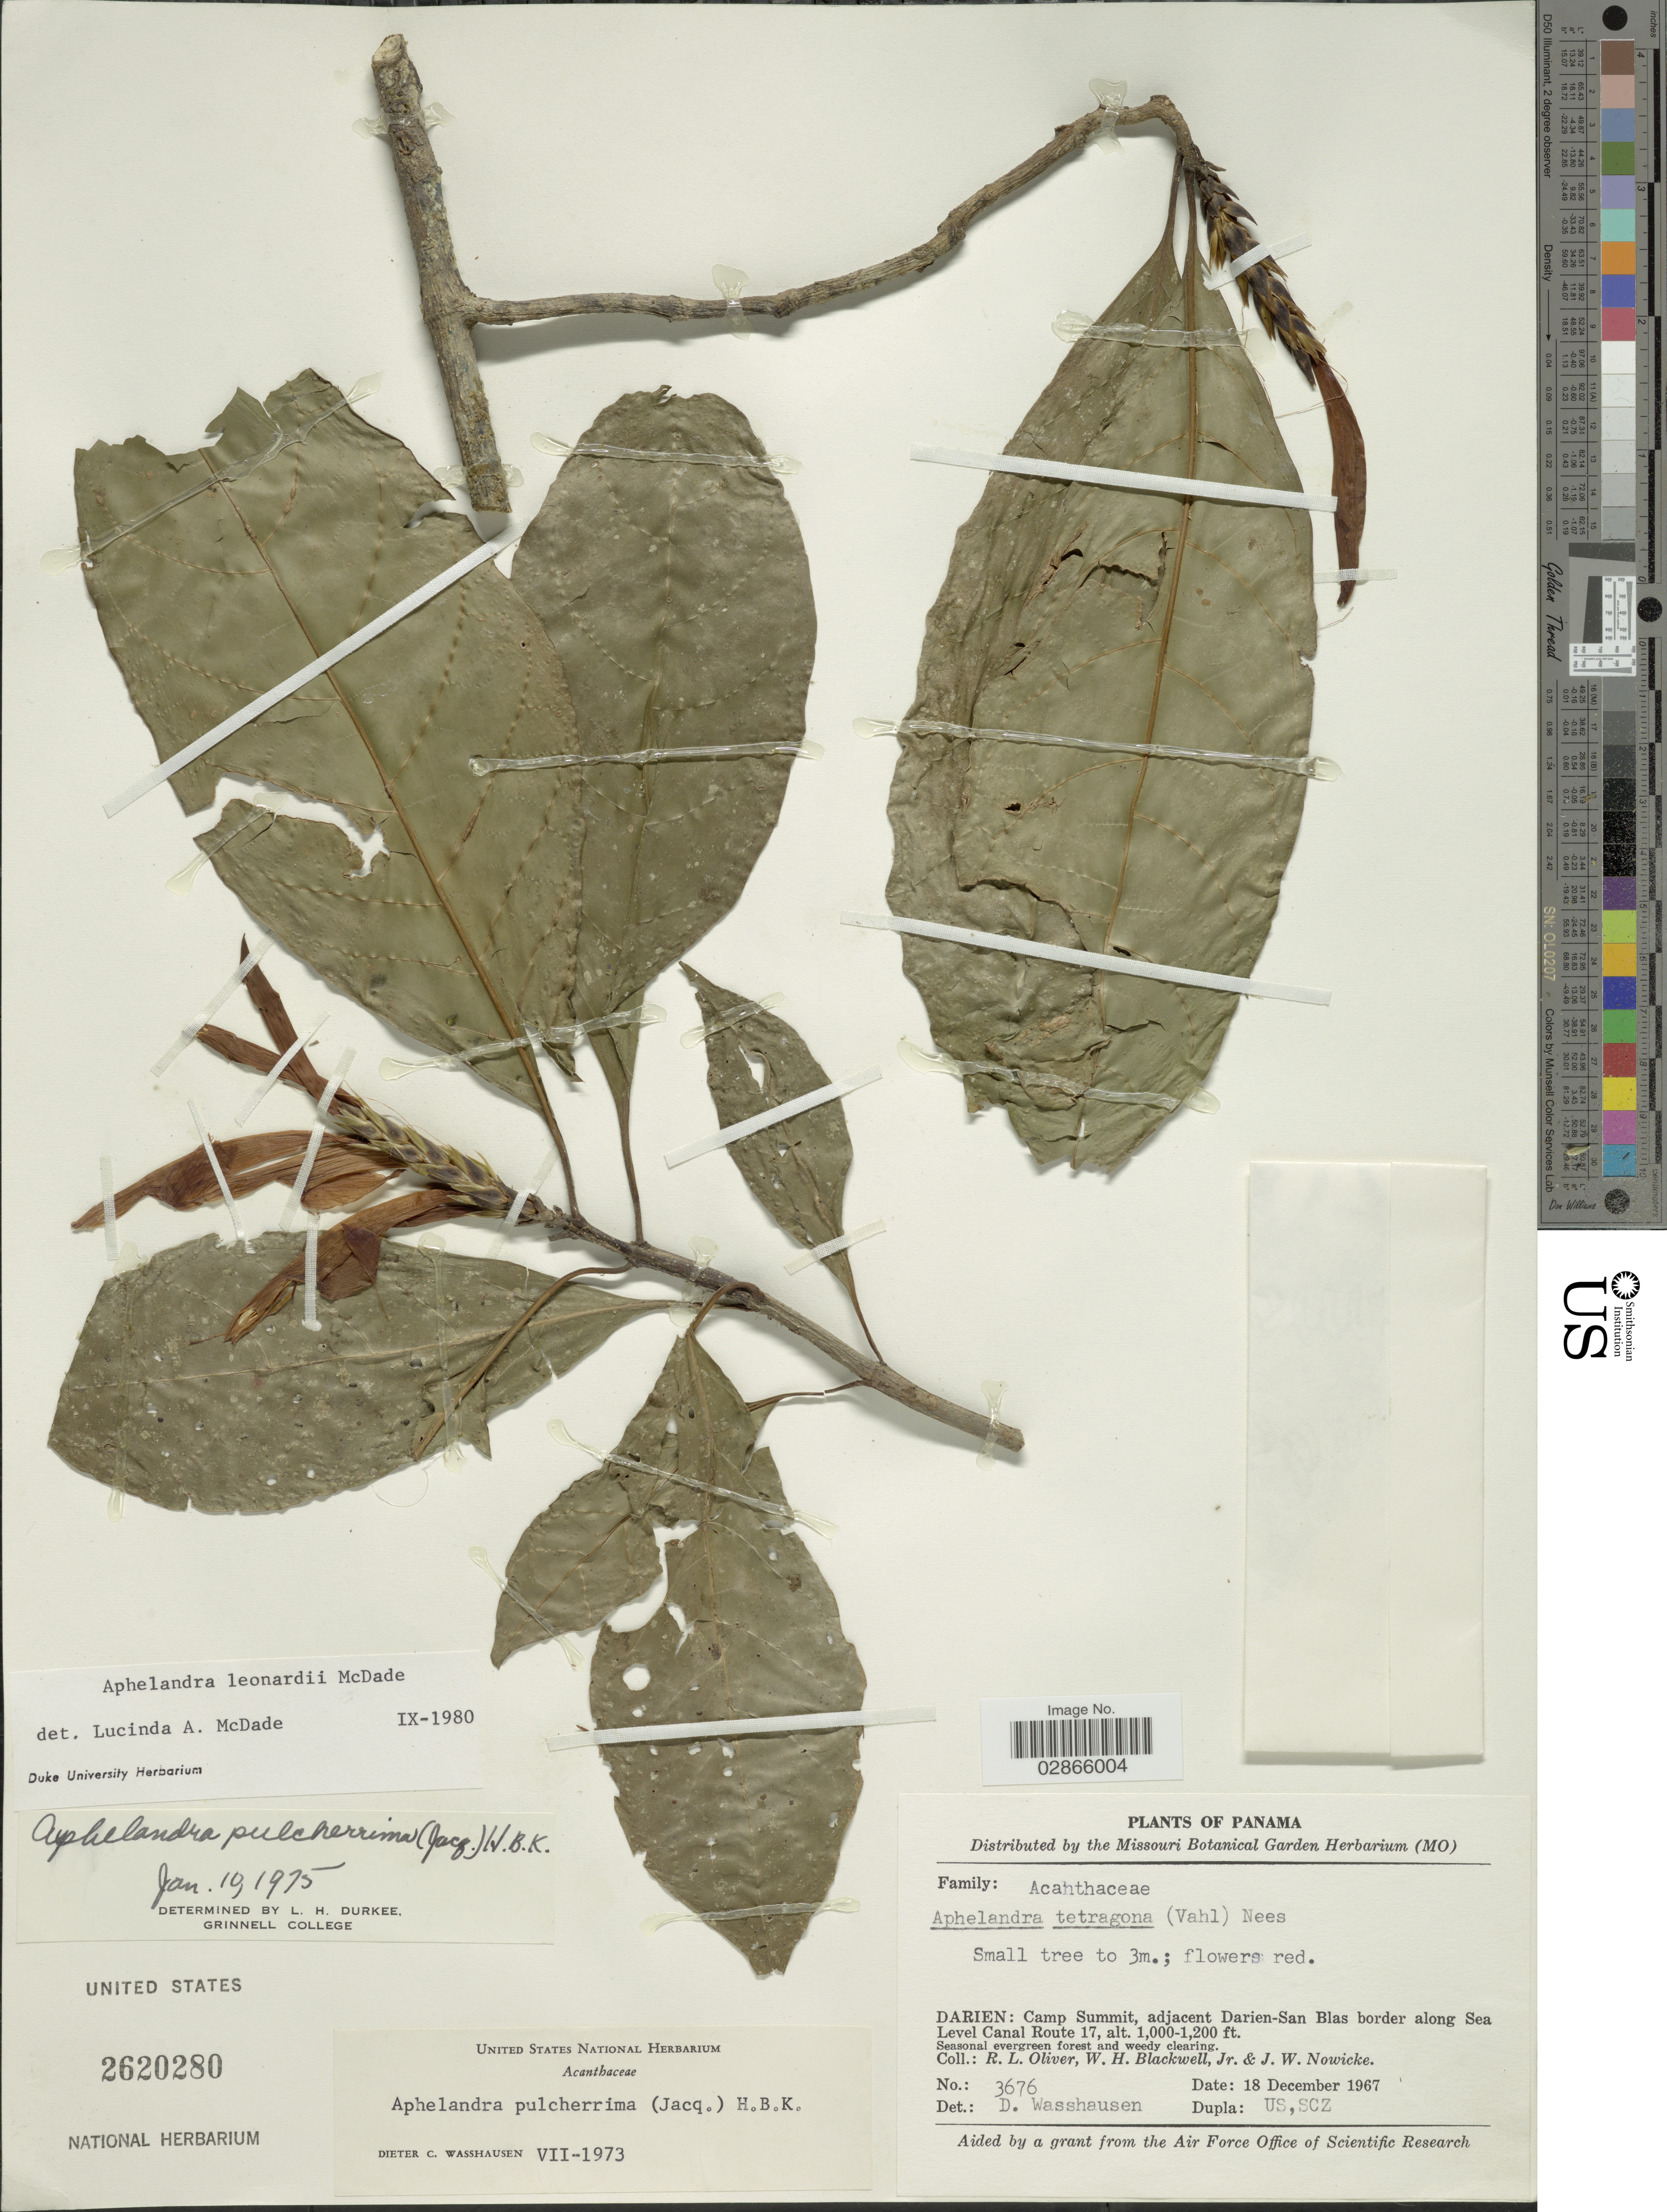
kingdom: Plantae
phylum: Tracheophyta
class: Magnoliopsida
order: Lamiales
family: Acanthaceae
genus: Aphelandra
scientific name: Aphelandra leonardii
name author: McDade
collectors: R. Oliver, W. H. Blackwell & J. W. Nowicke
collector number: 3676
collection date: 1967-12-18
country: Panama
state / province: Darién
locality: Camp Summit, adjacent Darien-San Blas border along Sea Leval Canal Route 17.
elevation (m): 305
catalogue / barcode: US 2620280